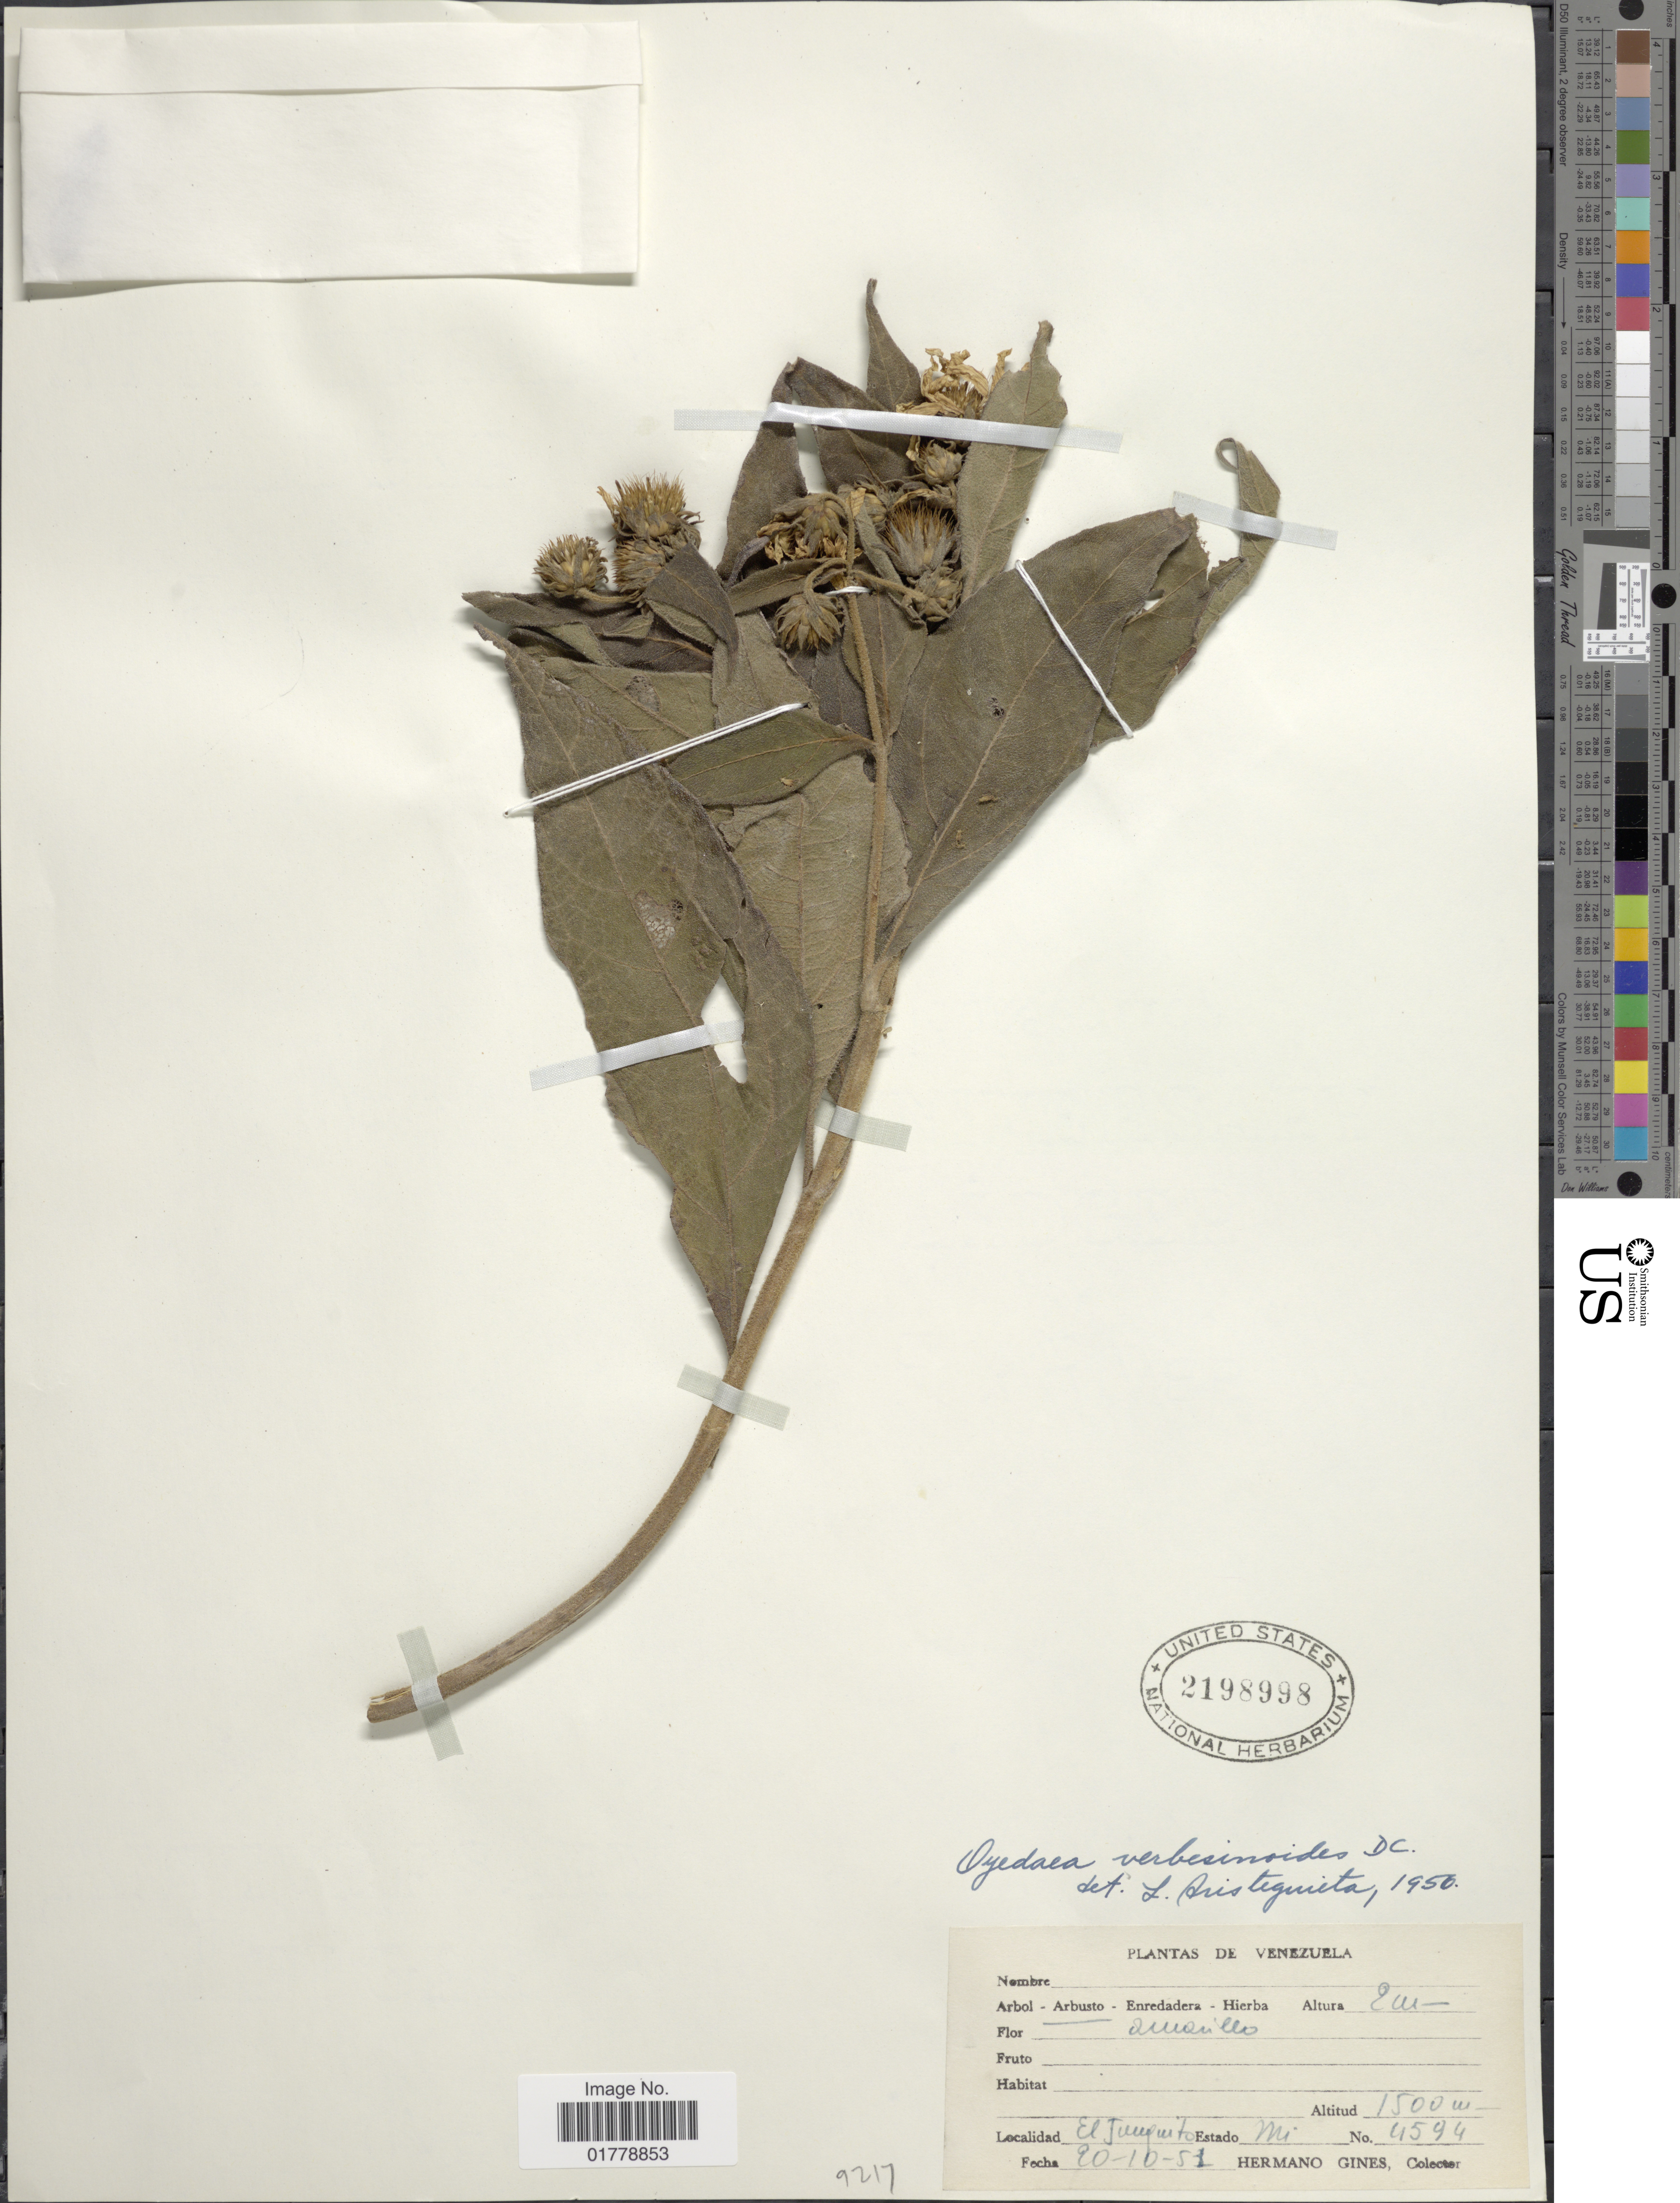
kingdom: Plantae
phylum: Tracheophyta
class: Magnoliopsida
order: Asterales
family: Asteraceae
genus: Oyedaea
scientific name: Oyedaea verbesinoides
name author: DC.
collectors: Bro. Gines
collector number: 4594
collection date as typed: Transcribed d/m/y: 20/10/51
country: Venezuela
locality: El Junquito. Estado Mi.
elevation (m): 1500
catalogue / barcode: US 2198998